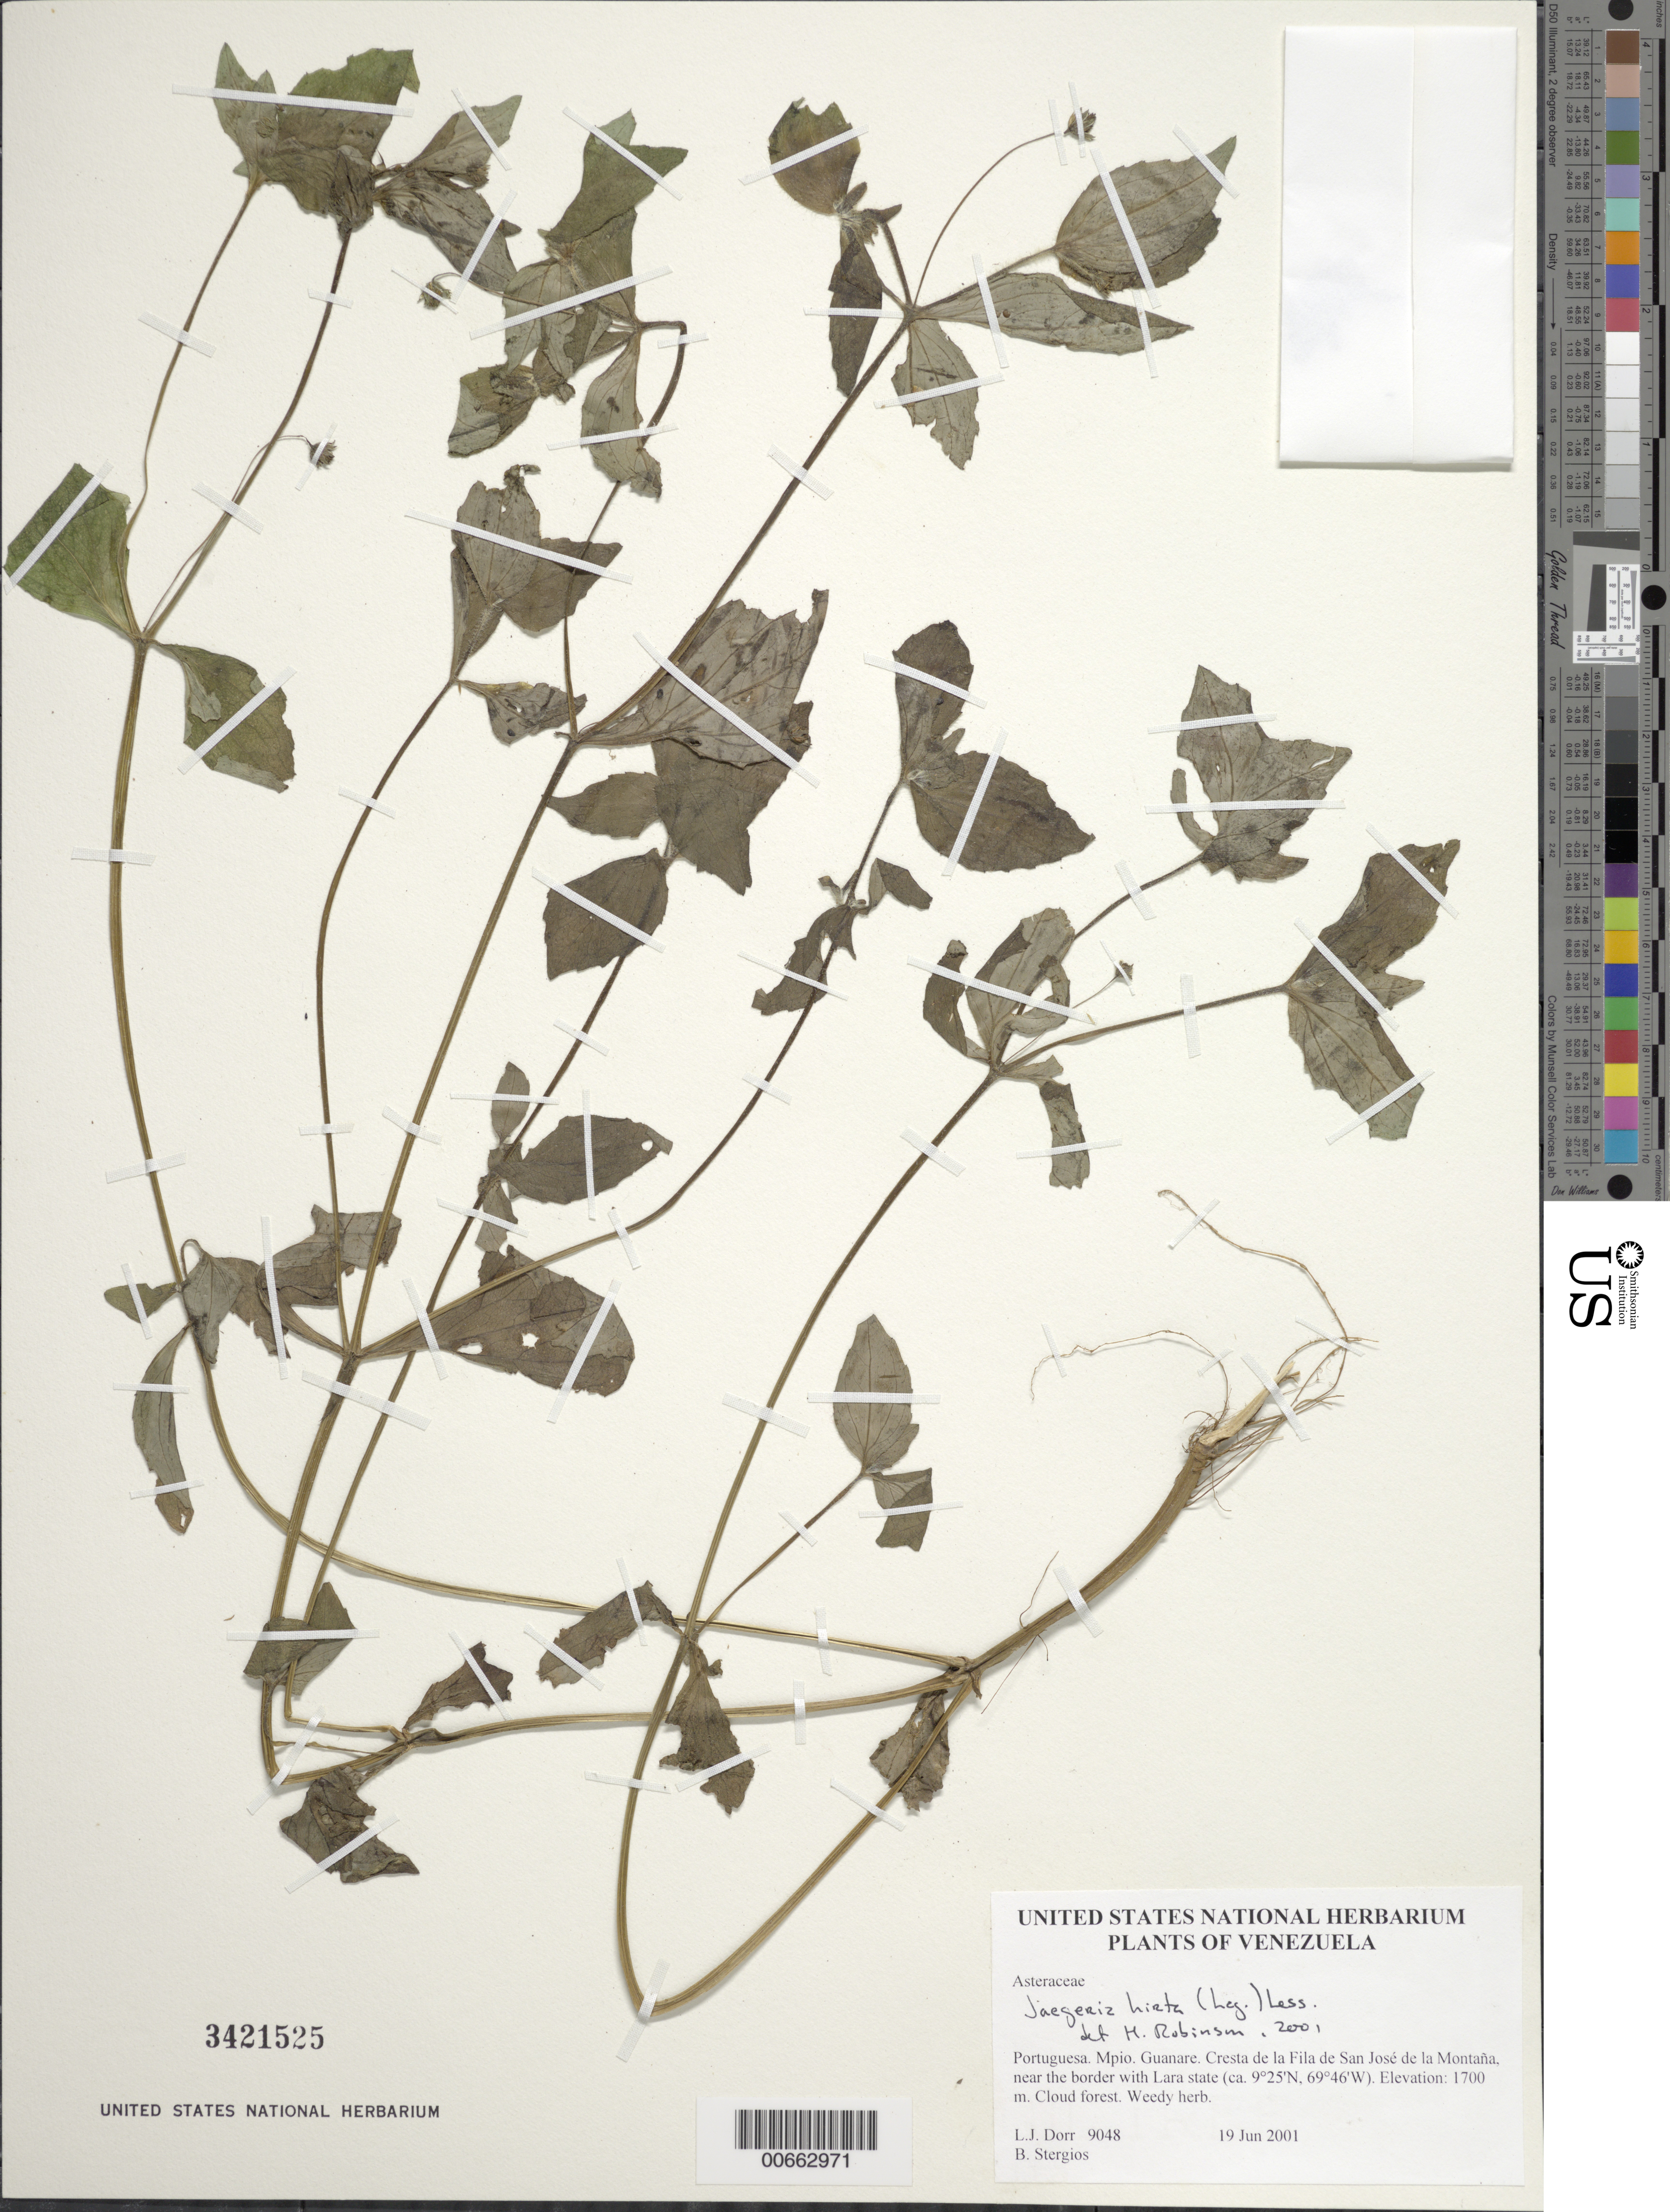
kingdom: Plantae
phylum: Tracheophyta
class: Magnoliopsida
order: Asterales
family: Asteraceae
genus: Jaegeria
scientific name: Jaegeria hirta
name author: (Lag.) Less.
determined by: Robinson, Harold E., (US)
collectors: L. J. Dorr & B. G. Stergios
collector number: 9048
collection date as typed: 19 Jun 2001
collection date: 2001-06-19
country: Venezuela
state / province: Portuguesa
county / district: Guanare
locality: Cresta de la Fila de San José de la Montaña, near the border with Lara state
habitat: Cloud forest.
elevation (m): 1700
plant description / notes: AAU, F, PORT, TEX, US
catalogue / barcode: US 3421525